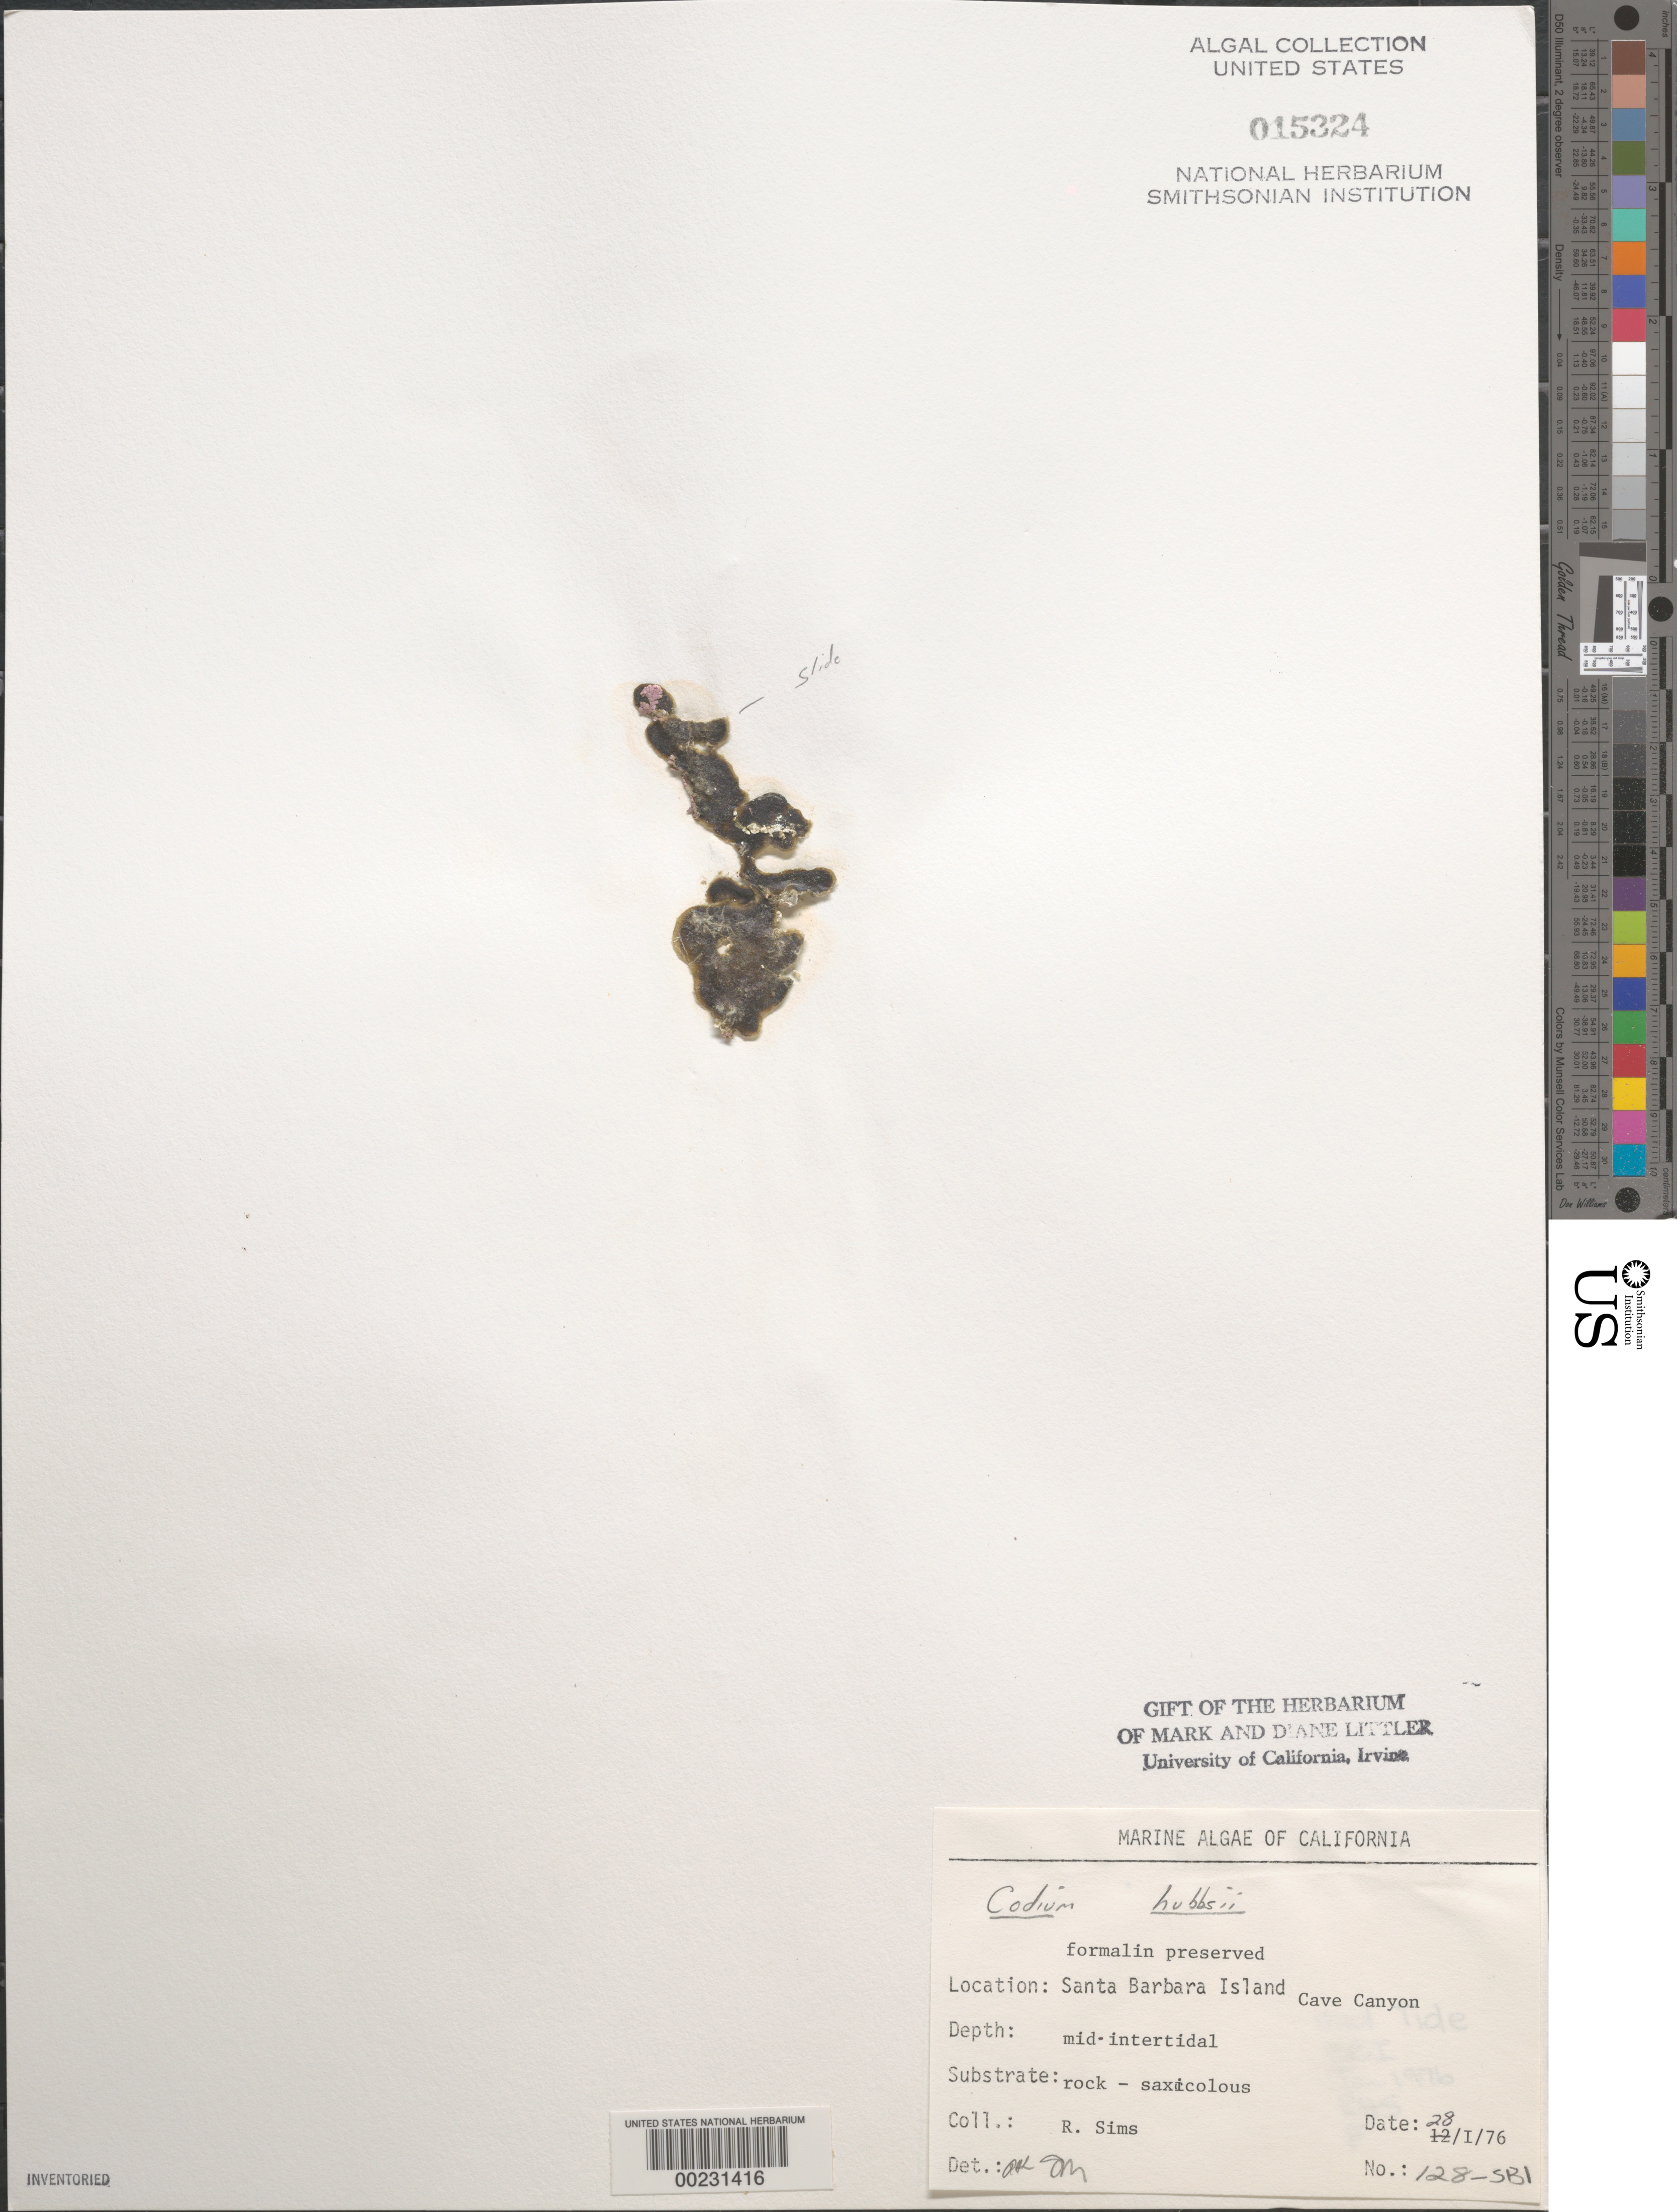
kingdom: Plantae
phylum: Chlorophyta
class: Ulvophyceae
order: Bryopsidales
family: Codiaceae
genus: Codium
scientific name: Codium hubbsii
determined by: Sims, Robert H.; Murray, S. N.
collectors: R. H. Sims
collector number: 128-sbi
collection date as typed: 28 Jan 1976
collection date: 1976-01-28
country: United States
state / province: California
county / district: Santa Barbara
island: Santa Barbara Island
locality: Cave Canyon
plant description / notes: BLM-SOCALBIGHT Rocky Intertidal Survey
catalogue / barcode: US 15324